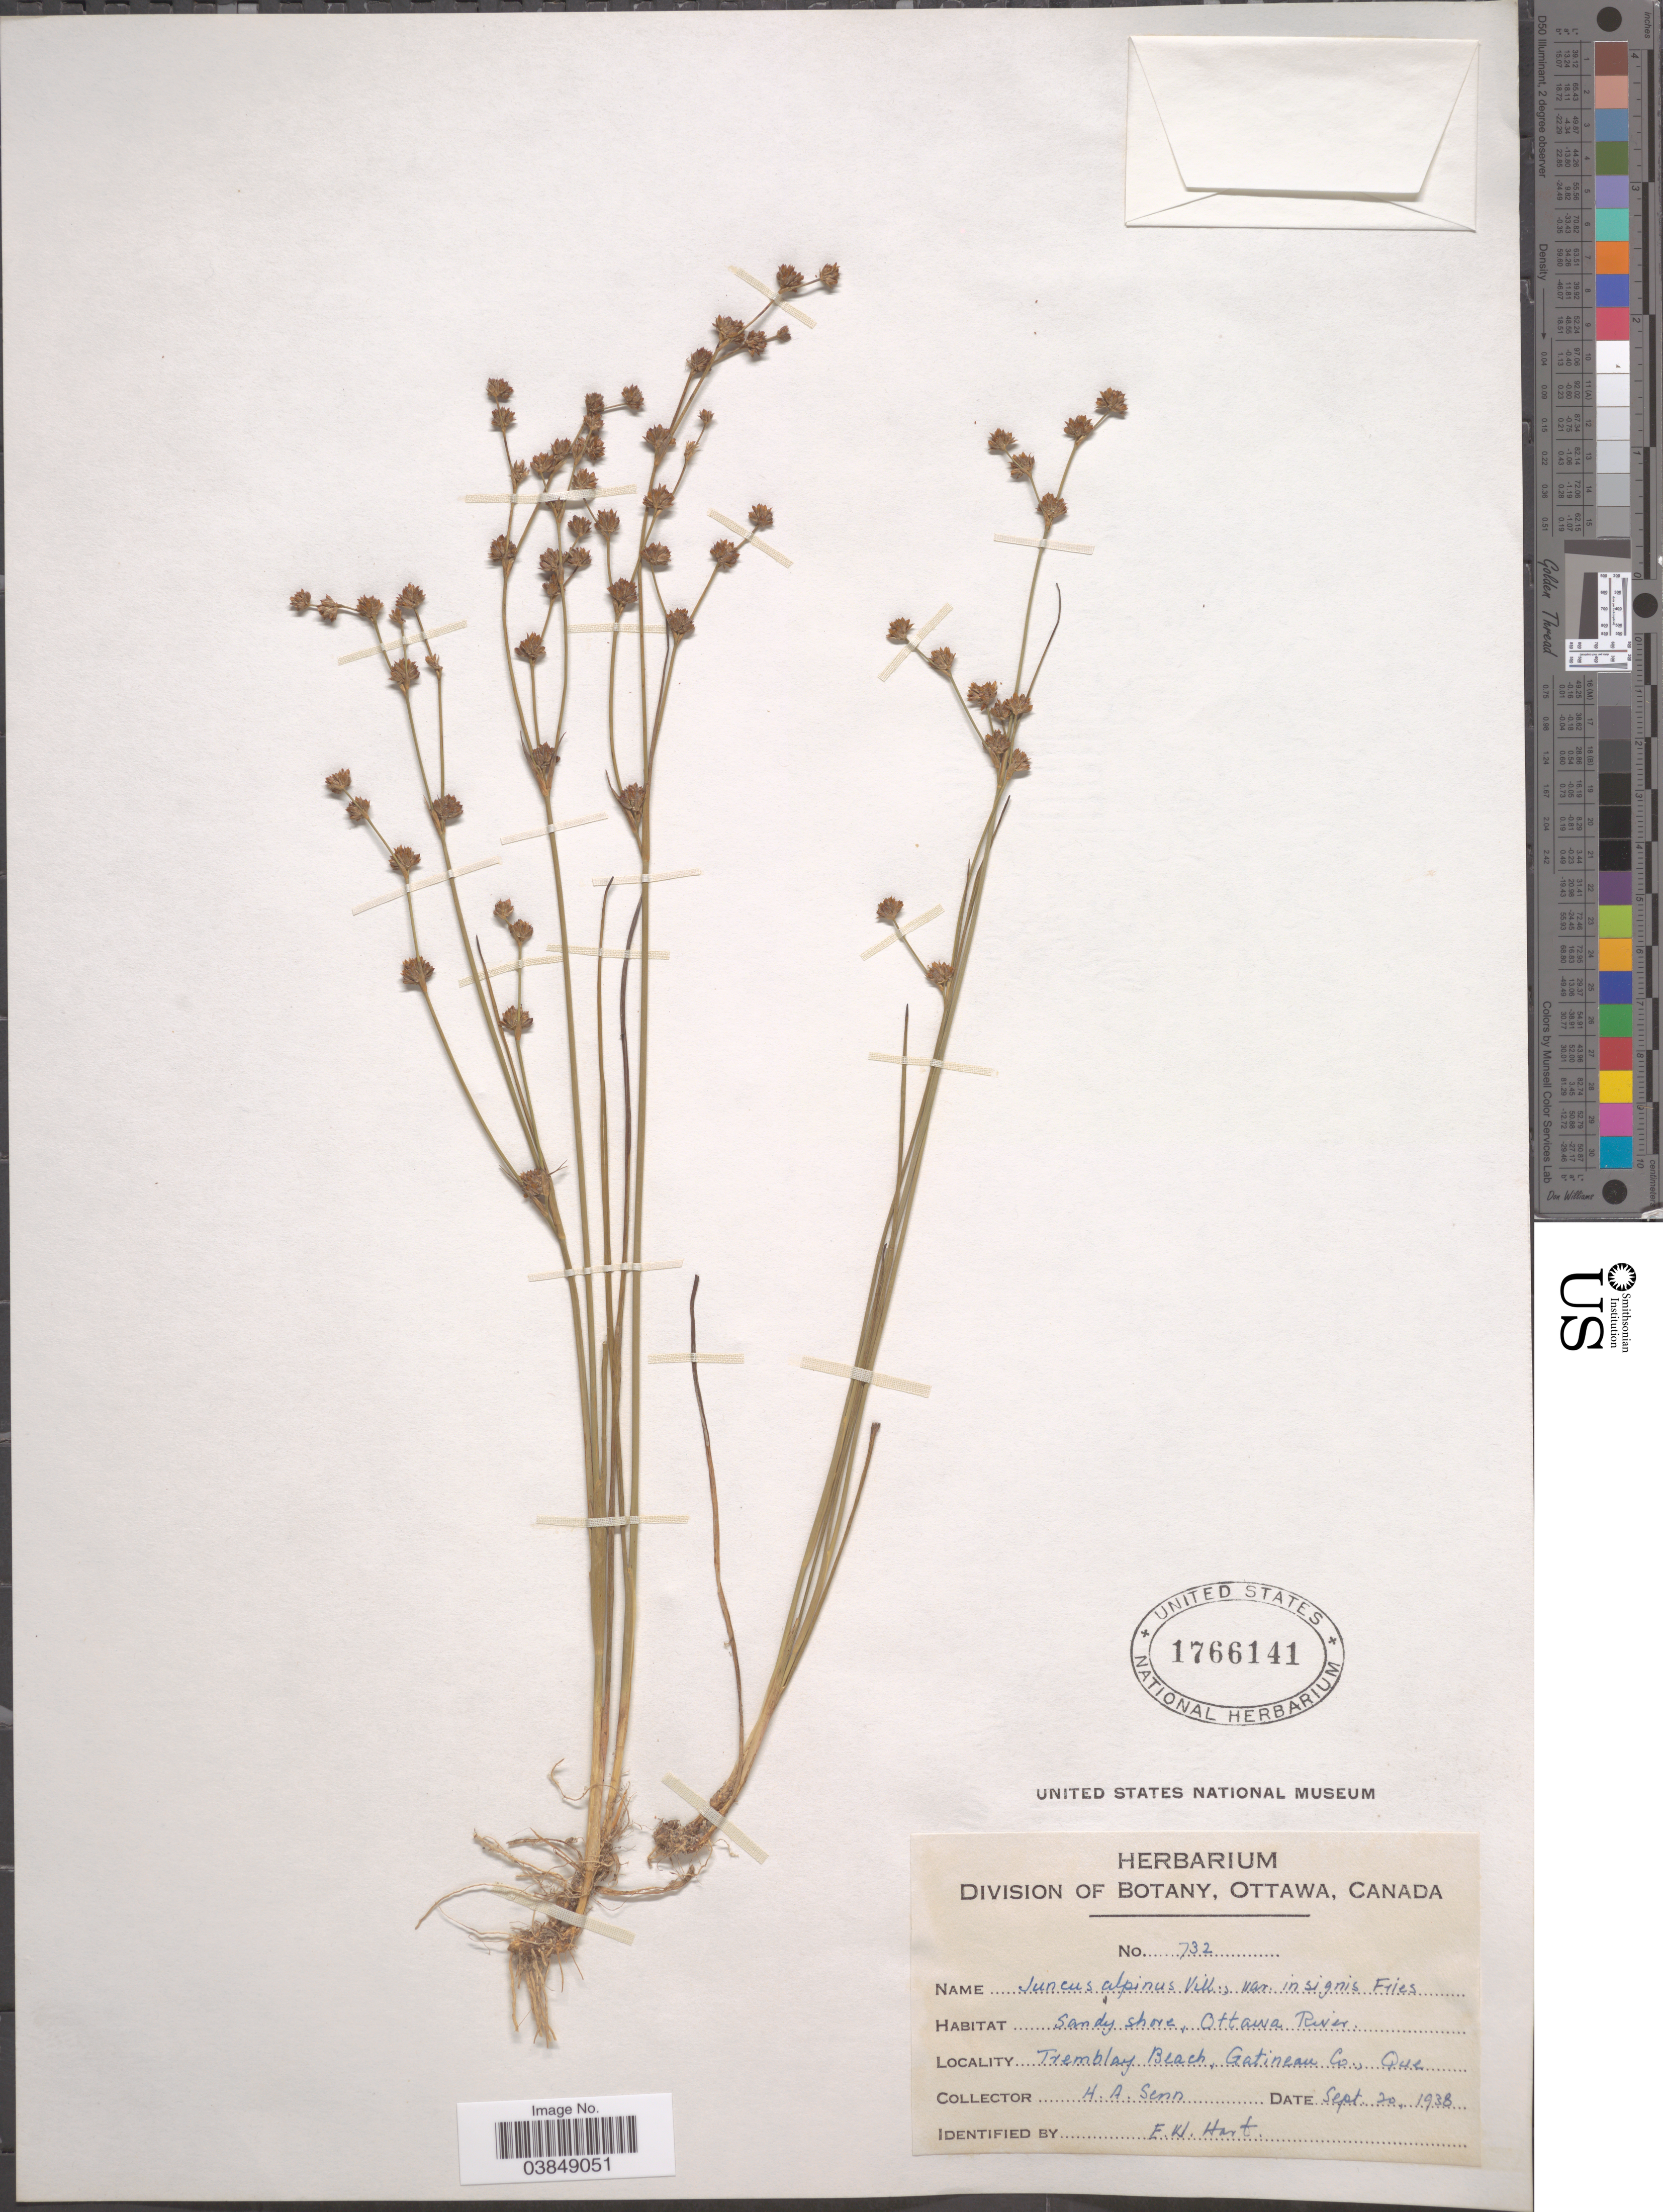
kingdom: Plantae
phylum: Tracheophyta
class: Liliopsida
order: Poales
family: Juncaceae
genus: Juncus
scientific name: Juncus alpinus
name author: Vill.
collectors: H. Senn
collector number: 732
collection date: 1938-09-20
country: Canada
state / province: Quebec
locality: Sandy shore, Ottawa River. Tremblay Beach, Gatineau Co.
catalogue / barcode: US 1766141